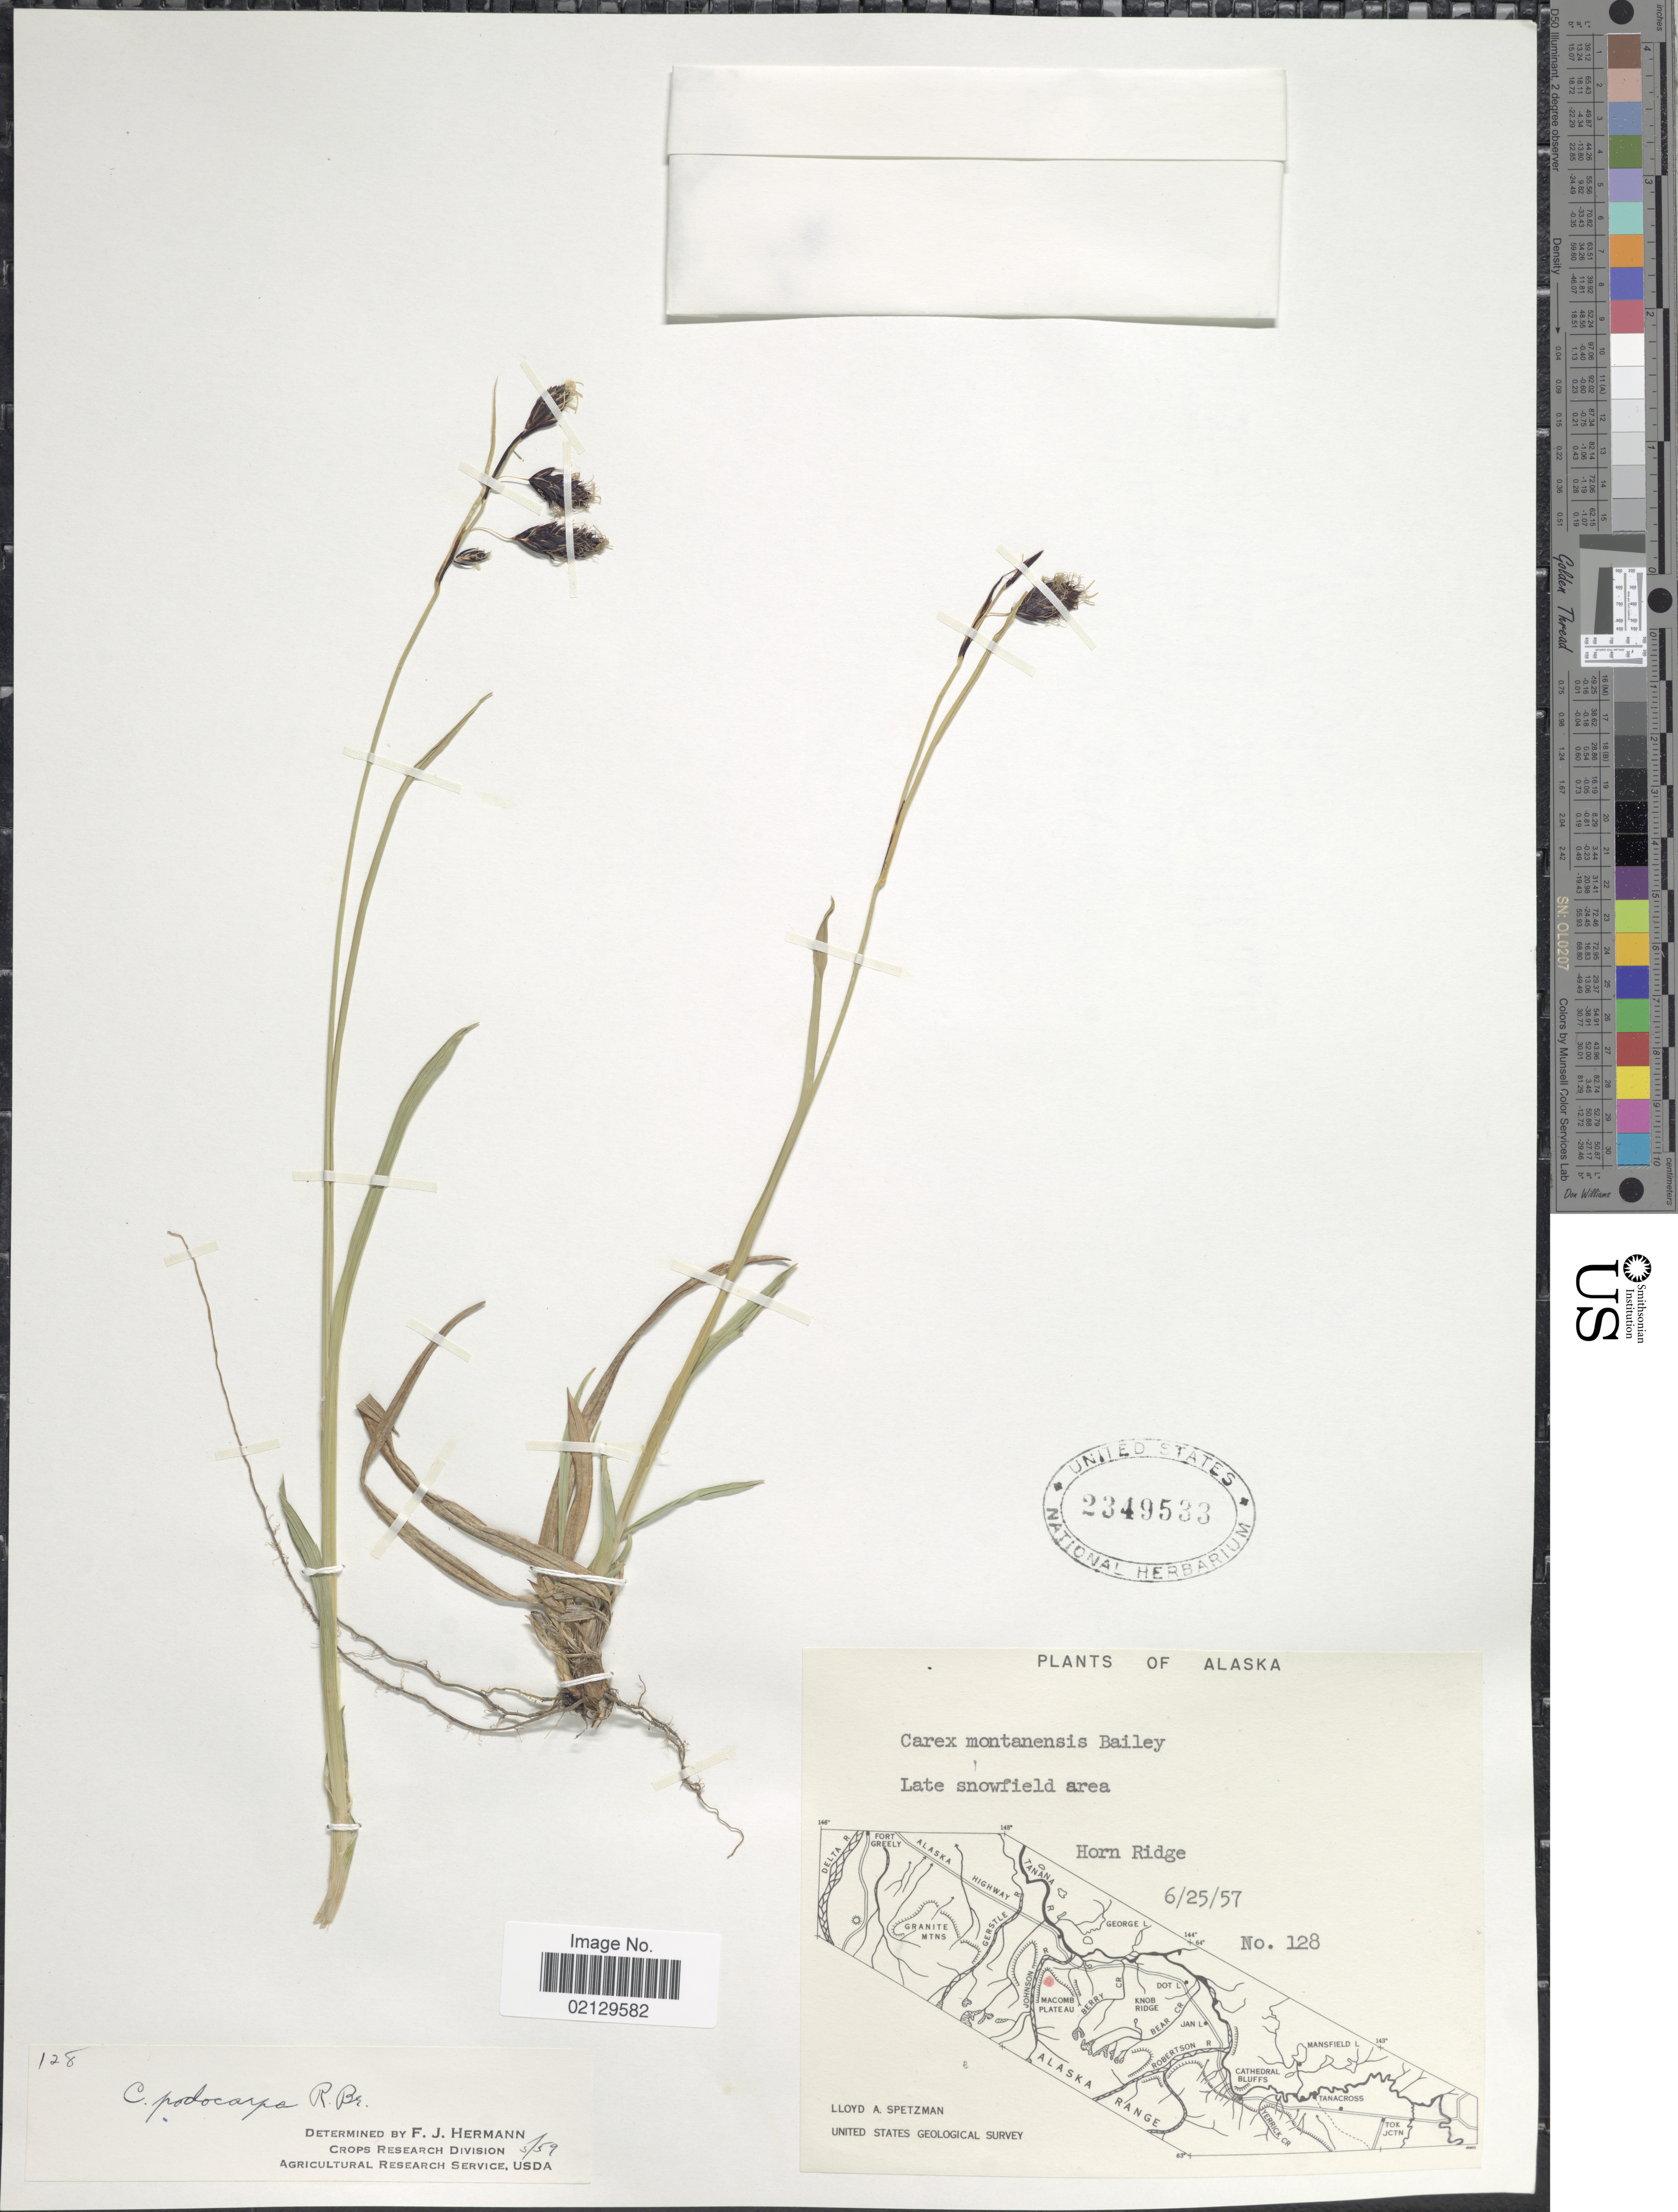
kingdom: Plantae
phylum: Tracheophyta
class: Liliopsida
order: Poales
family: Cyperaceae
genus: Carex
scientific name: Carex podocarpa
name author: R. Br.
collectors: L. Spetzman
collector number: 128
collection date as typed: Transcribed d/m/y: 25/6/57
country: United States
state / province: Alaska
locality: Alaska, Late snowfield area, Horn Ridge.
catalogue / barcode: US 2349533